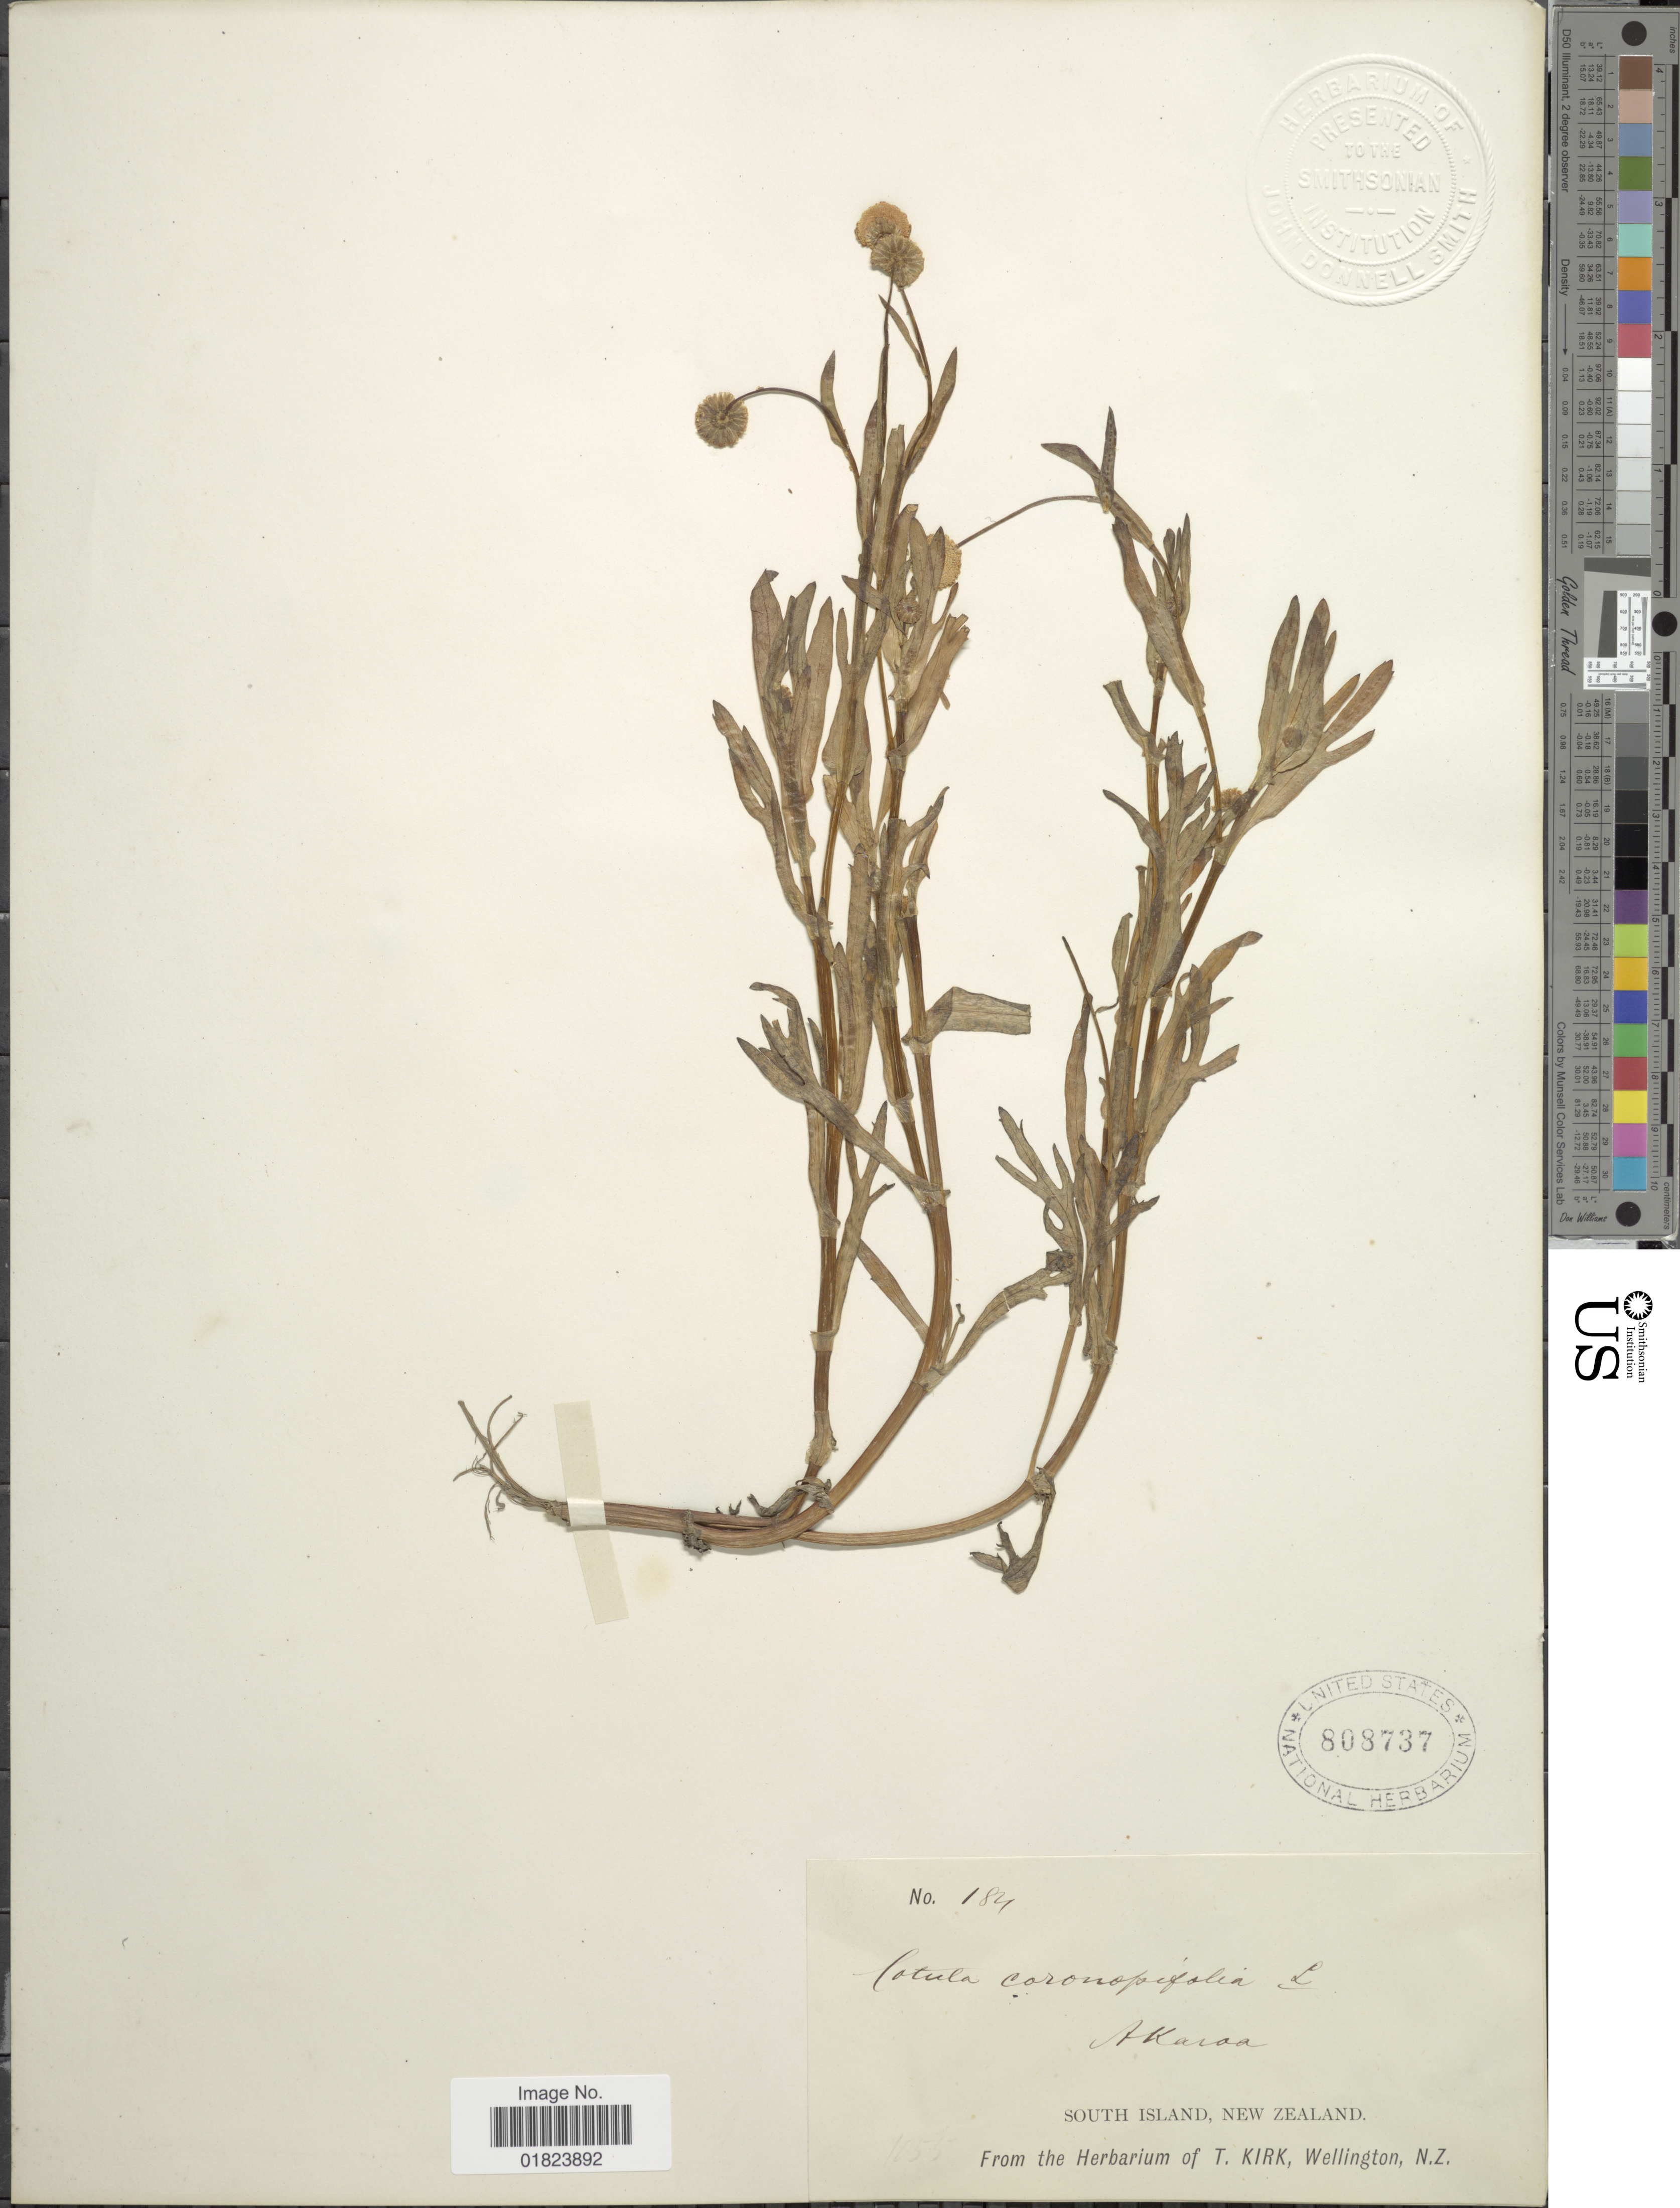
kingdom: Plantae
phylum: Tracheophyta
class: Magnoliopsida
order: Asterales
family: Asteraceae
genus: Cotula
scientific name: Cotula coronopifolia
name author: L.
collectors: ex Herb. T. Kirk, Wellington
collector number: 184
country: New Zealand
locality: Akaroa, South Island.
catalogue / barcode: US 808737